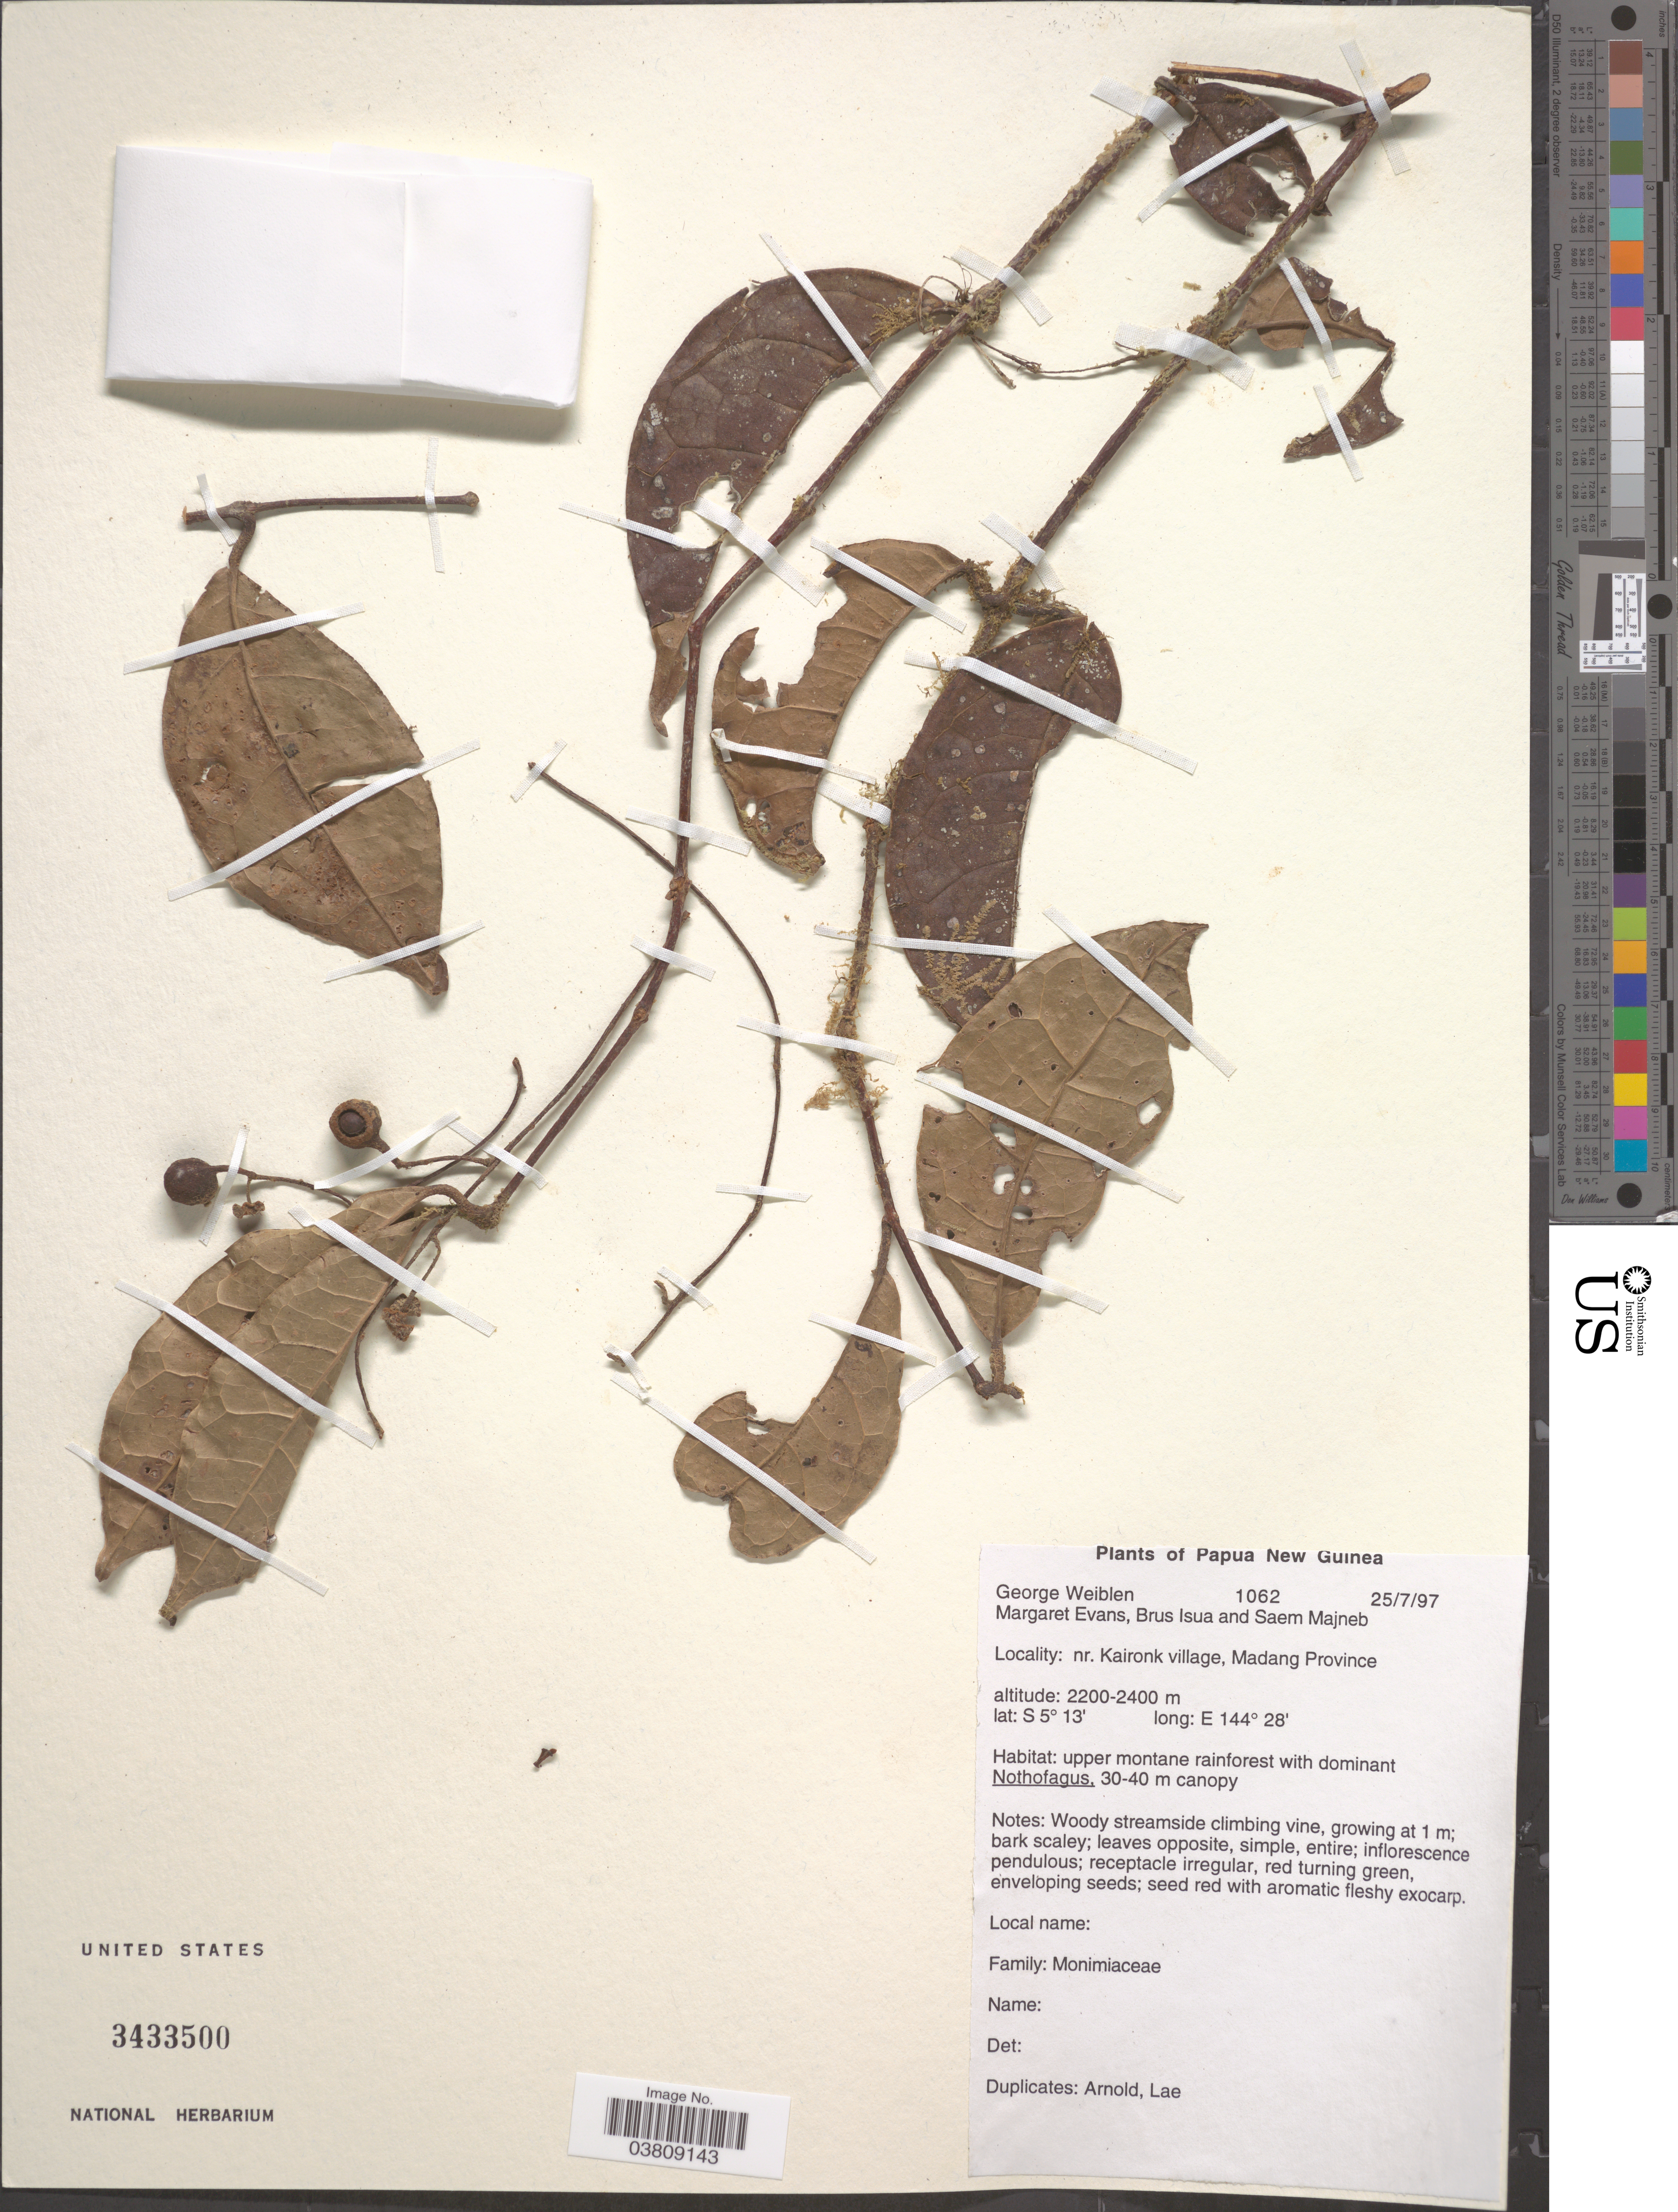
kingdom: Plantae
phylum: Tracheophyta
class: Magnoliopsida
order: Laurales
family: Monimiaceae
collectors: G. D. Weiblen, M. Evans, B. Isua & S. Majneb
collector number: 1062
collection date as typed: Transcribed d/m/y: 25/7/97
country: Papua New Guinea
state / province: Madang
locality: Nr. Kaironk village.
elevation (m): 2200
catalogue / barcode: US 3433500